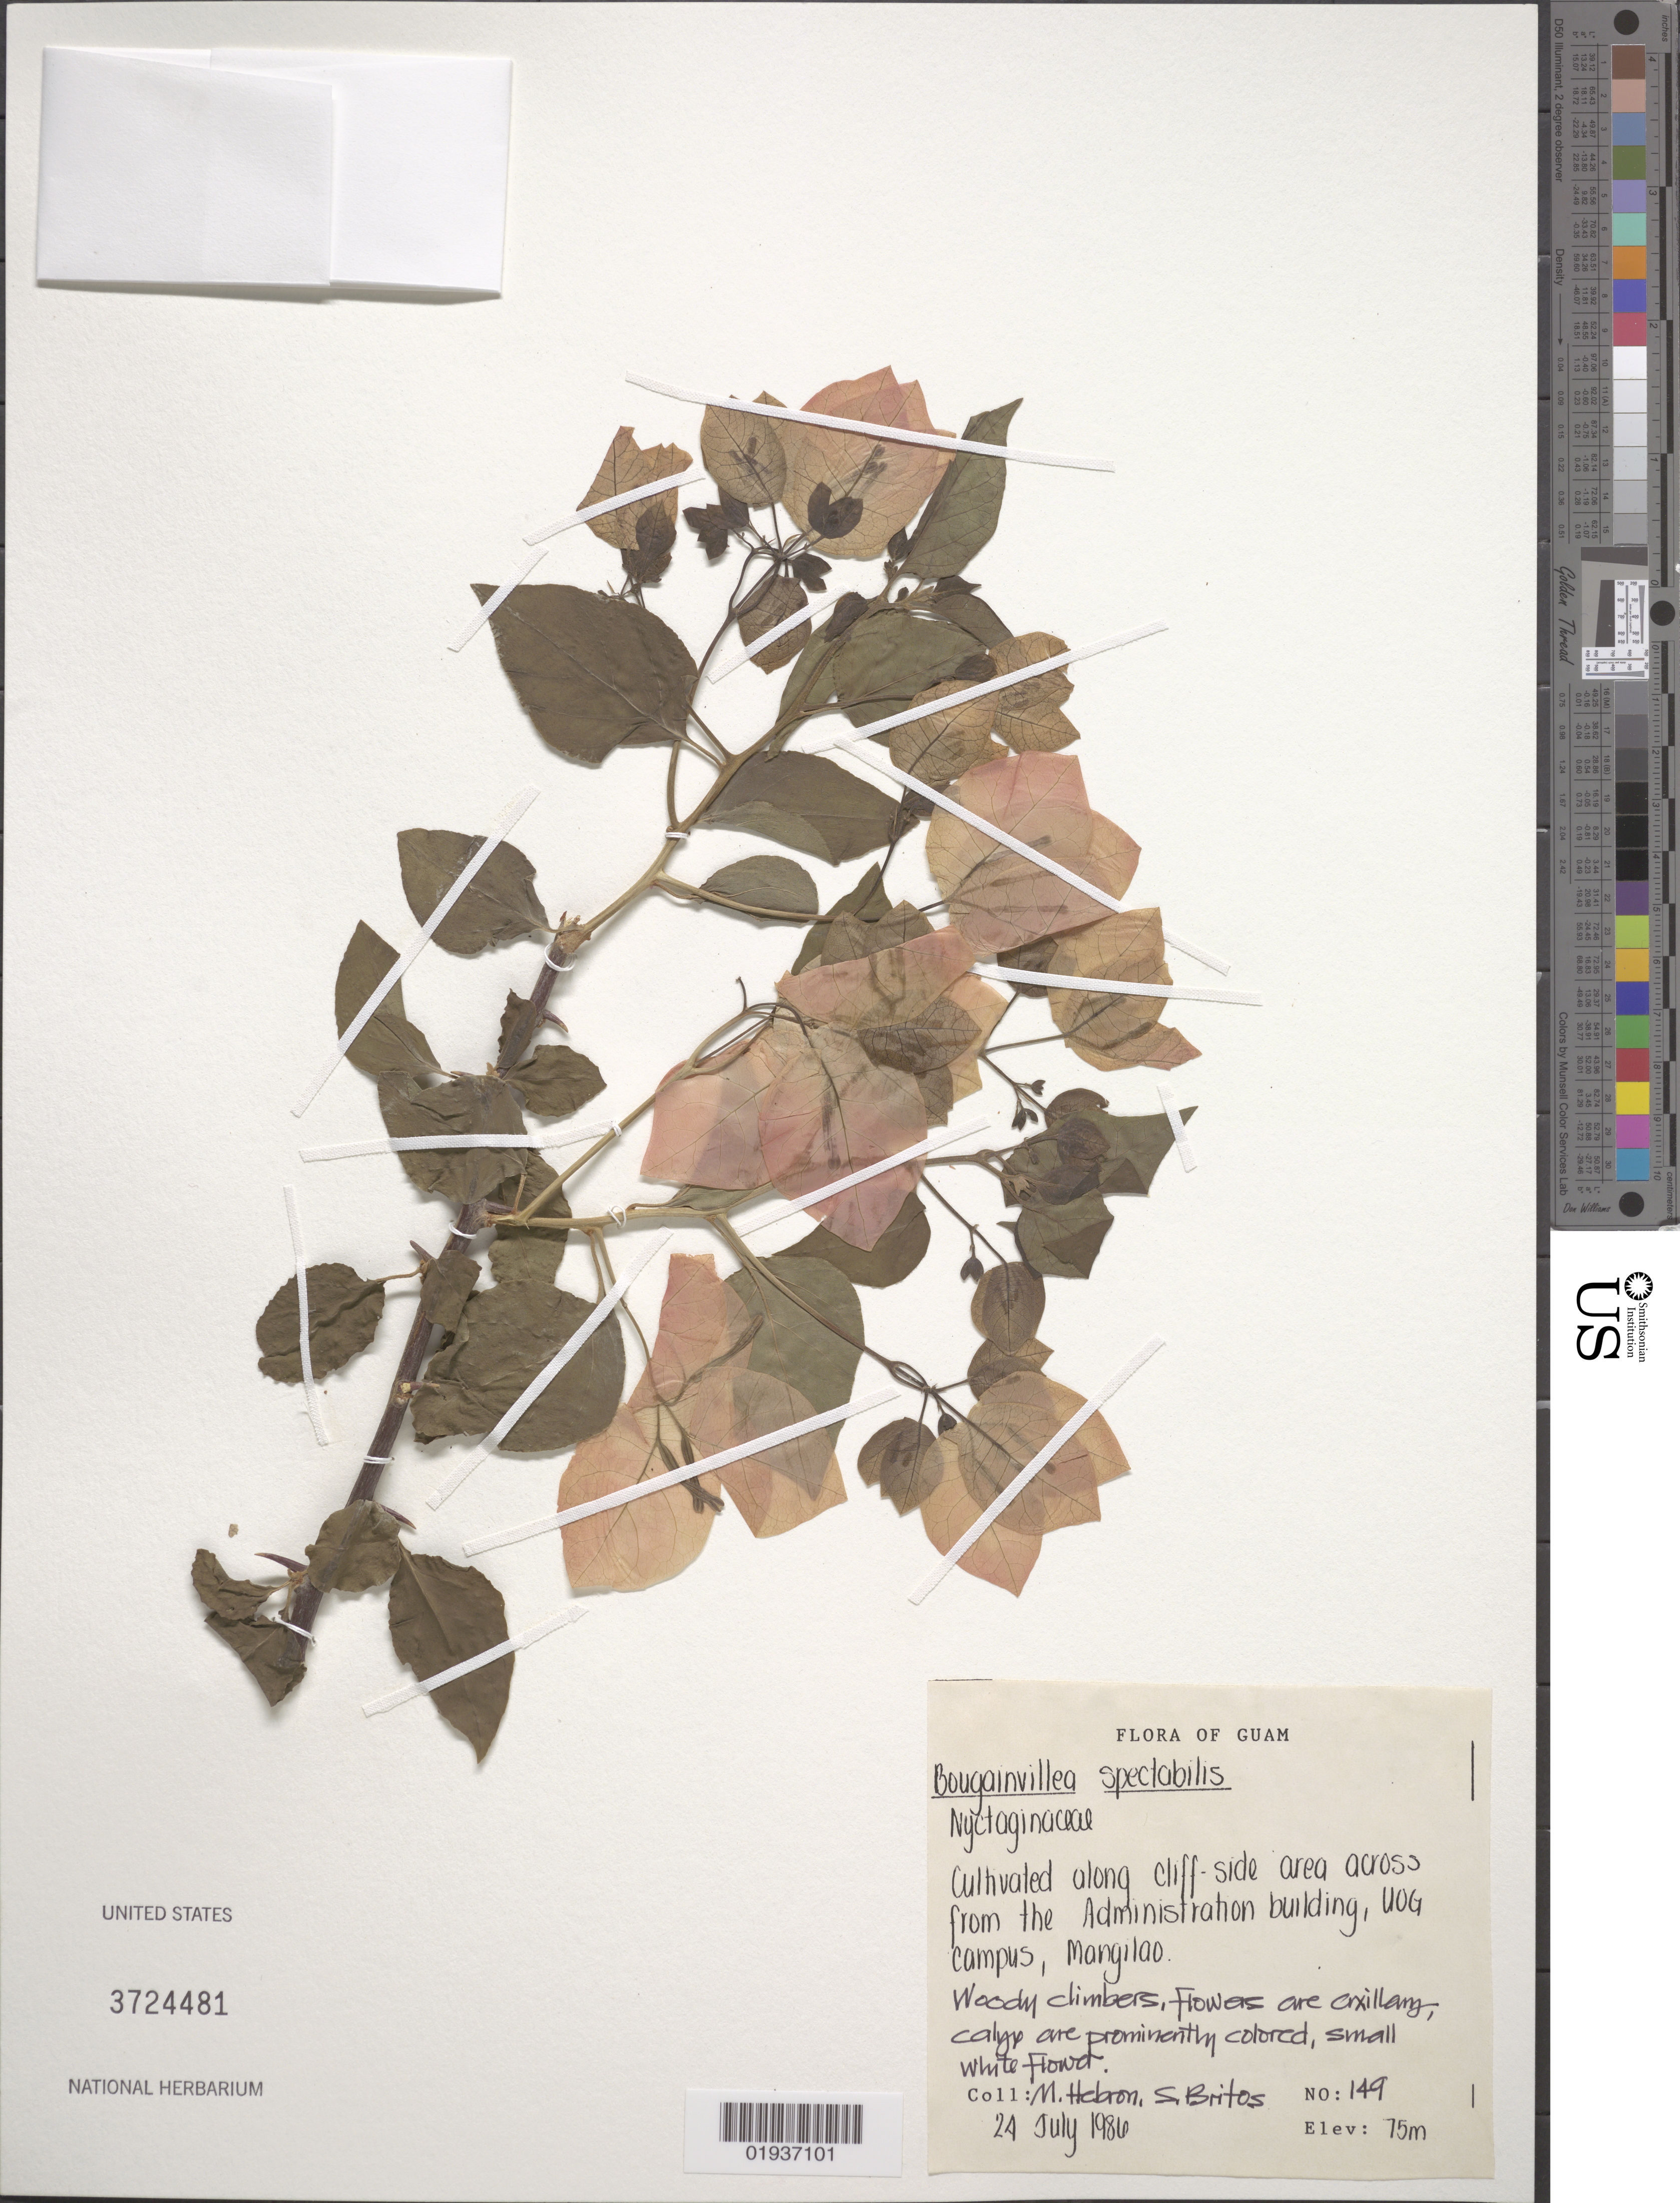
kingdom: Plantae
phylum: Tracheophyta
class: Magnoliopsida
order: Caryophyllales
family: Nyctaginaceae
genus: Bougainvillea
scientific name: Bougainvillea spectabilis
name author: Willd.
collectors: M. Hebron & S. Britos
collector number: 149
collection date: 1986-07-24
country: Guam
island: Guam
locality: Along cliff-side area across from the Administration building, Univ. of Guam campus, Mangilao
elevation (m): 75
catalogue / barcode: US 3724481